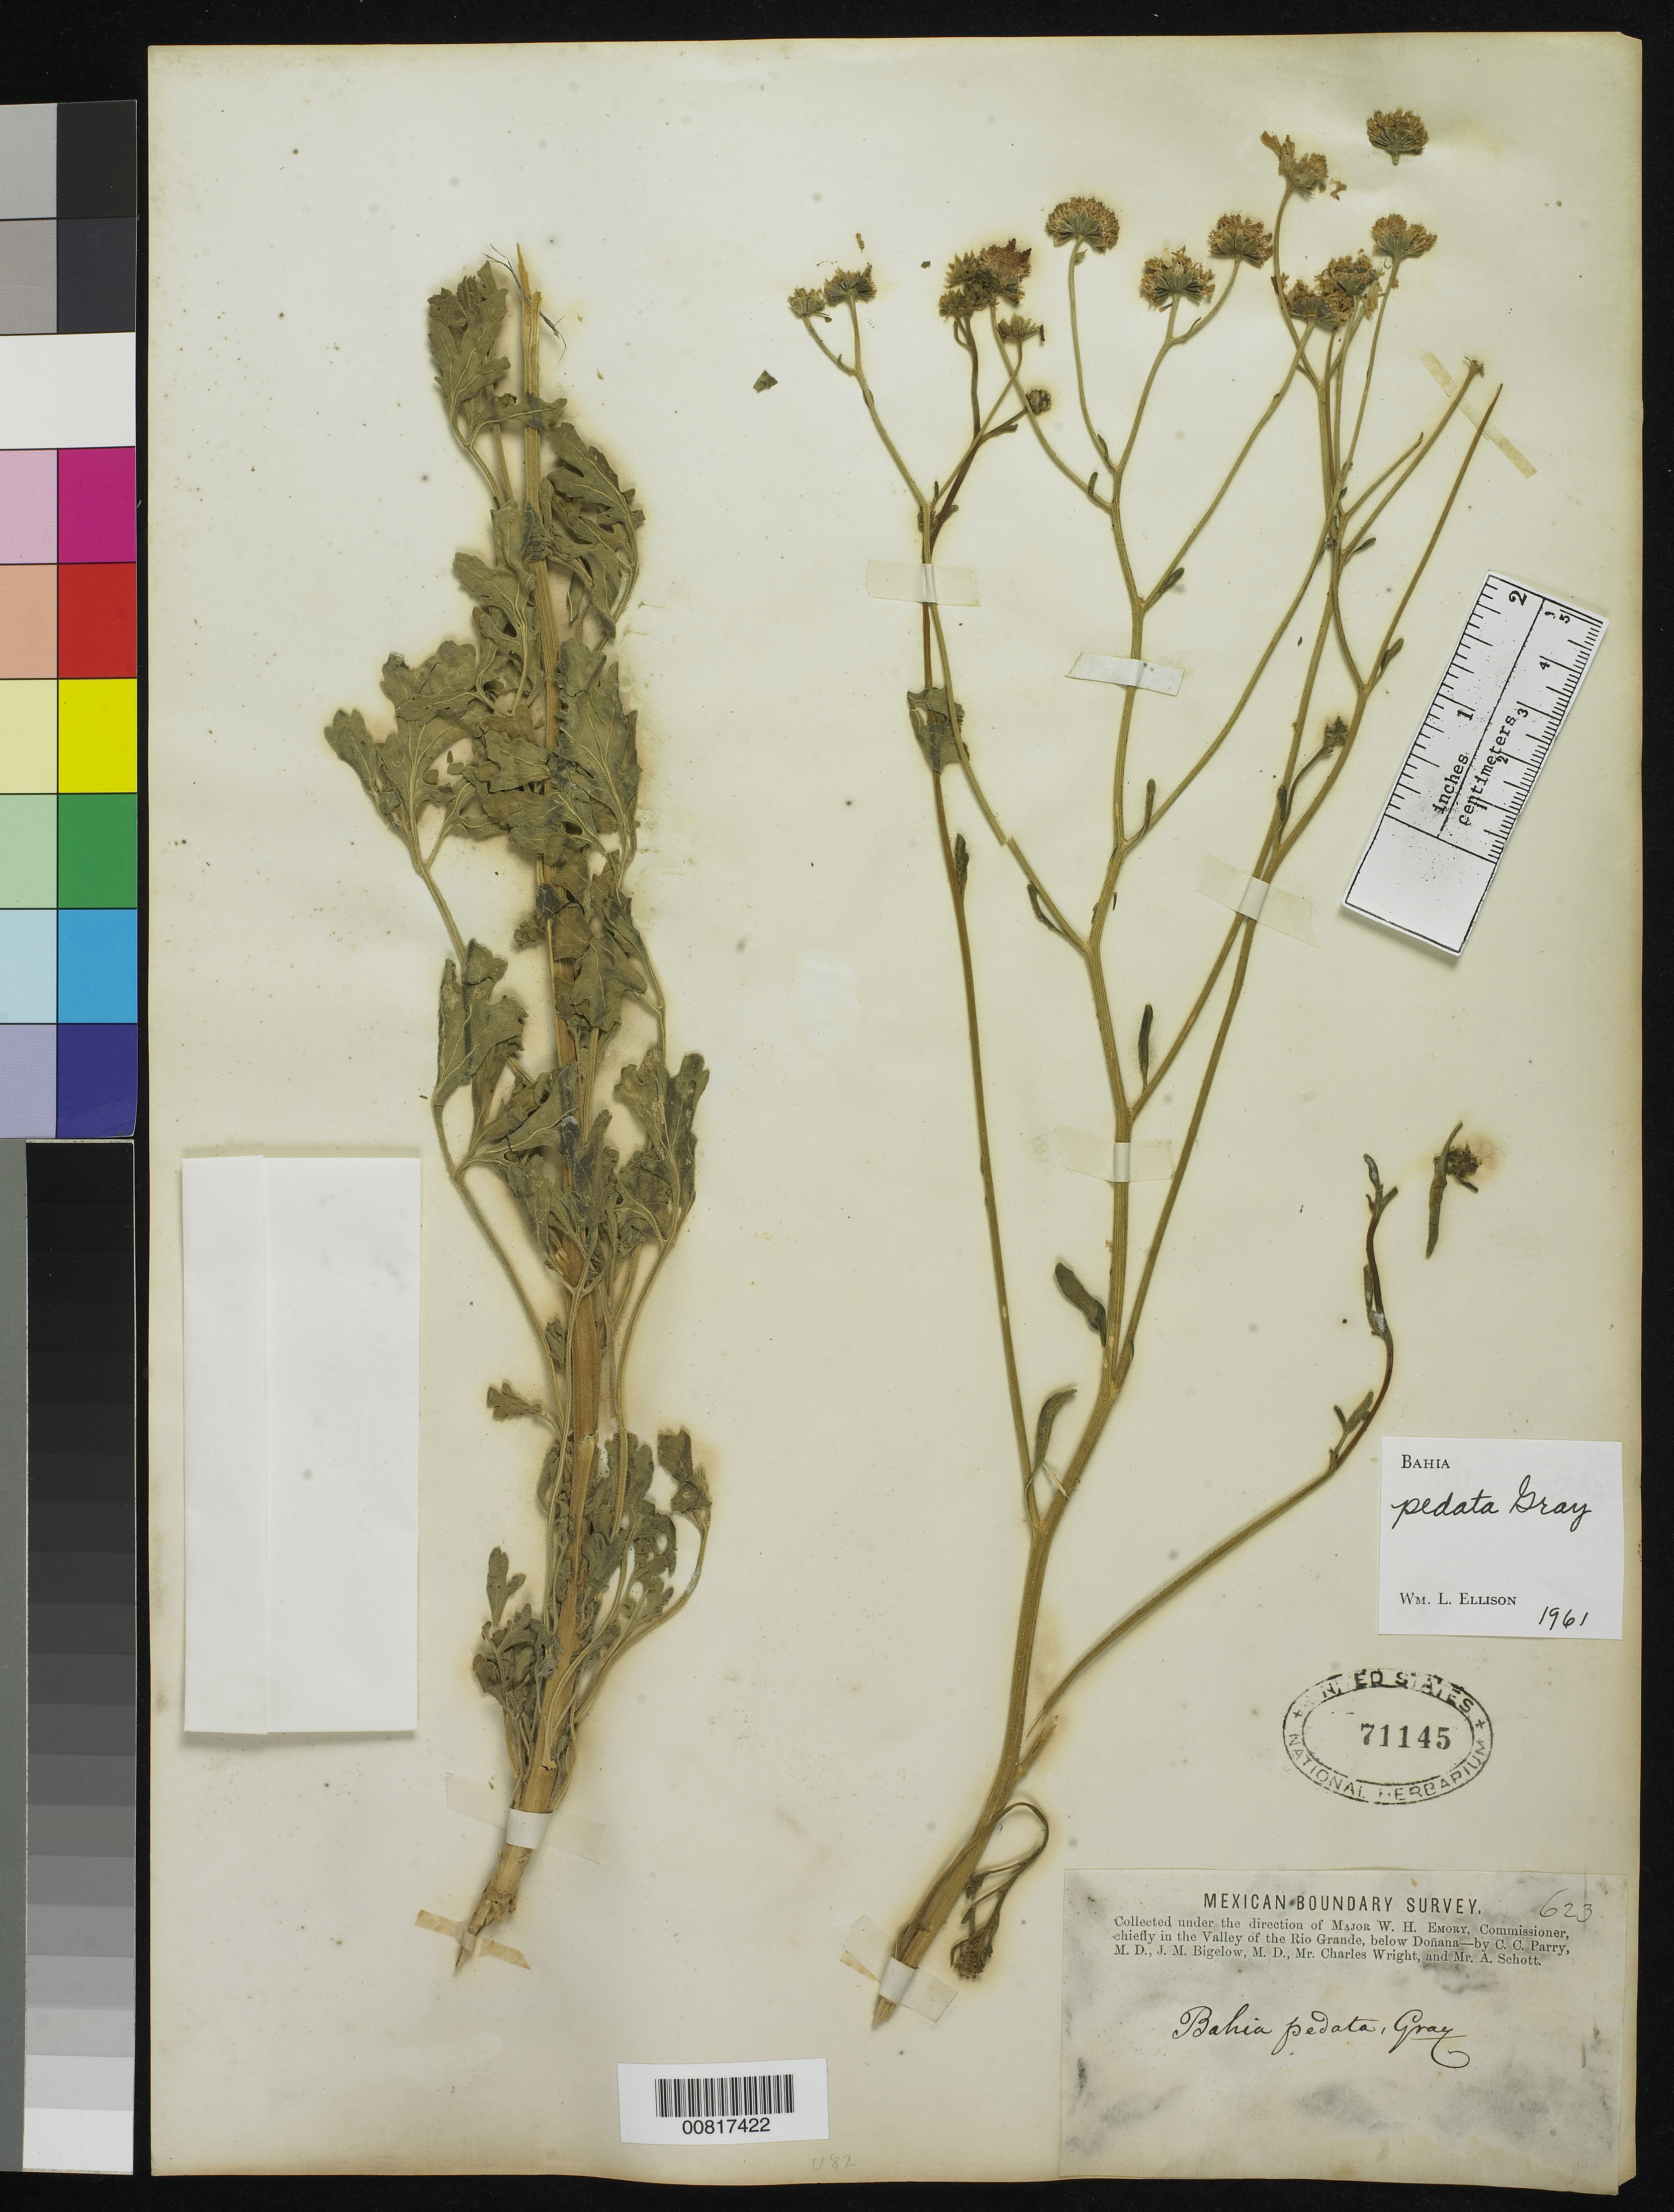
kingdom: Plantae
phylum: Tracheophyta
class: Magnoliopsida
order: Asterales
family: Asteraceae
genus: Bahia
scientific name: Bahia pedata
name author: A. Gray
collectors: C. C. Parry, J. M. Bigelow, C. Wright & A. C. V. Schott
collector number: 623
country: United States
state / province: New Mexico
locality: Valley of the Rio Grande, below Doñana, New Mexico.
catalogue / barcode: US 71145